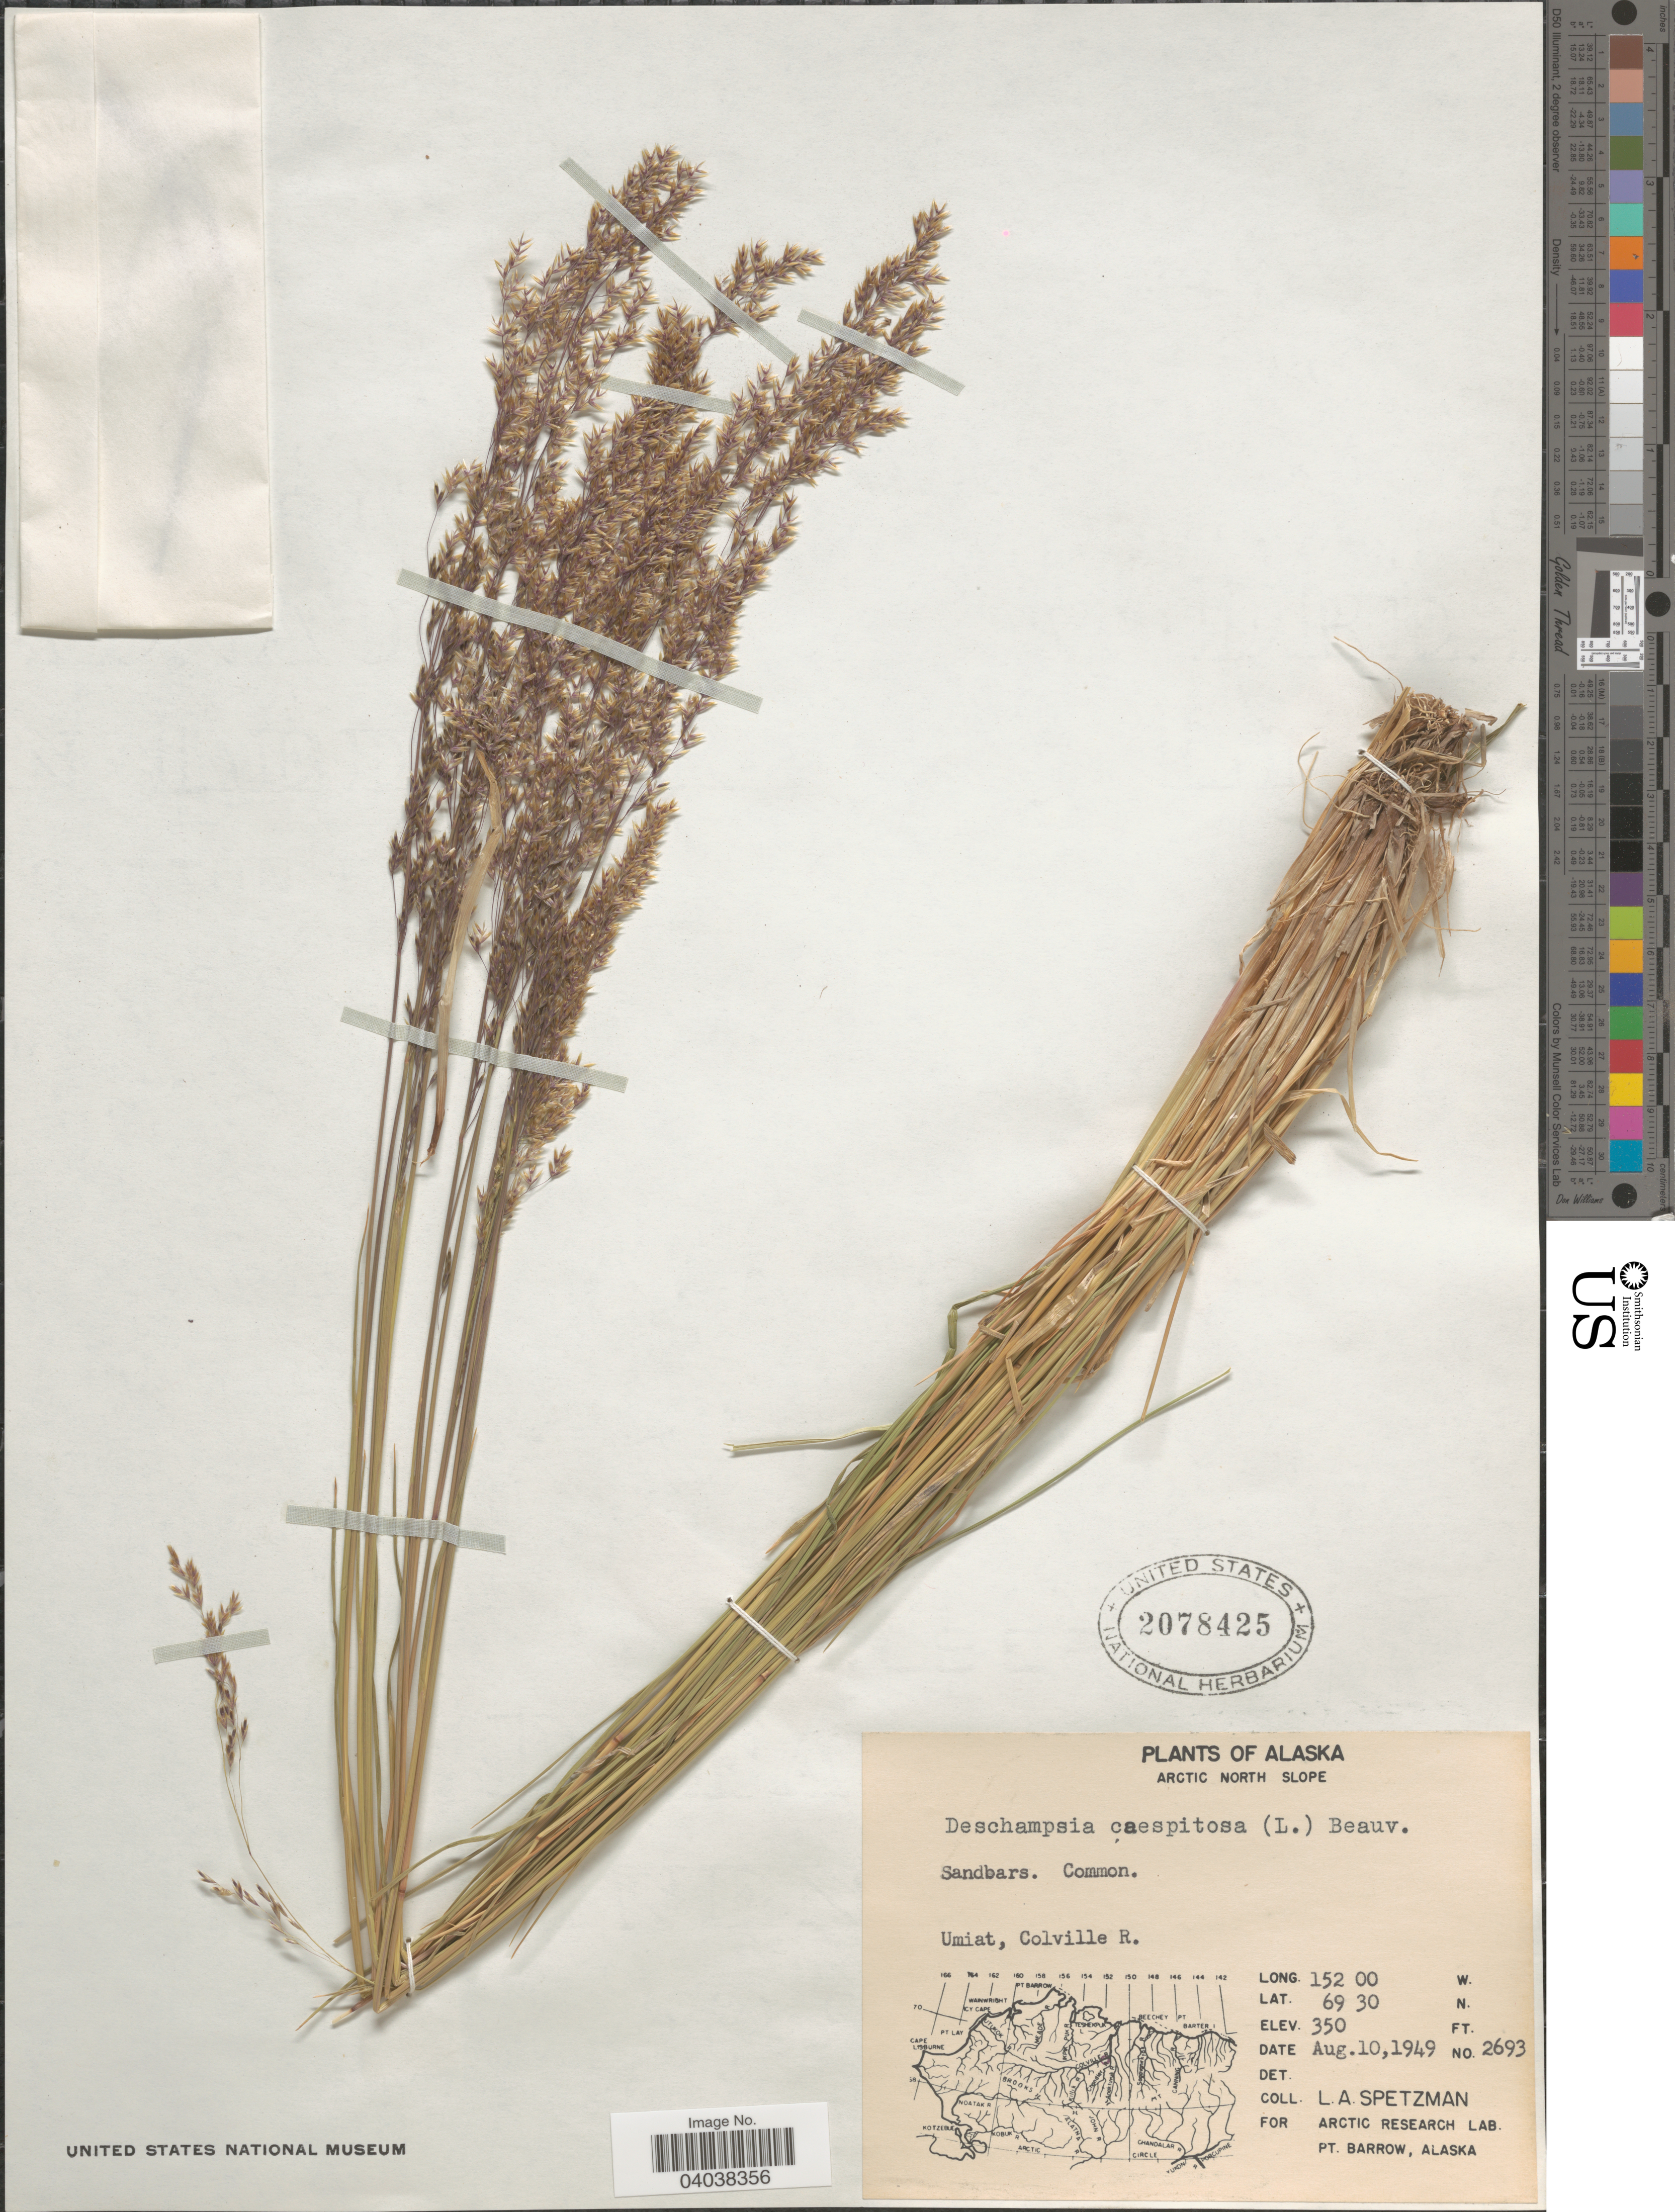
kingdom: Plantae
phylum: Tracheophyta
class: Liliopsida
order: Poales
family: Poaceae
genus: Deschampsia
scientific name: Deschampsia cespitosa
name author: (L.) P. Beauv.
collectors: L. Spetzman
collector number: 2693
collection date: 1949-08-10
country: United States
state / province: Alaska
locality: Arctic North Slope. Umiat, Colville R.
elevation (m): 107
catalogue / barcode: US 2078425